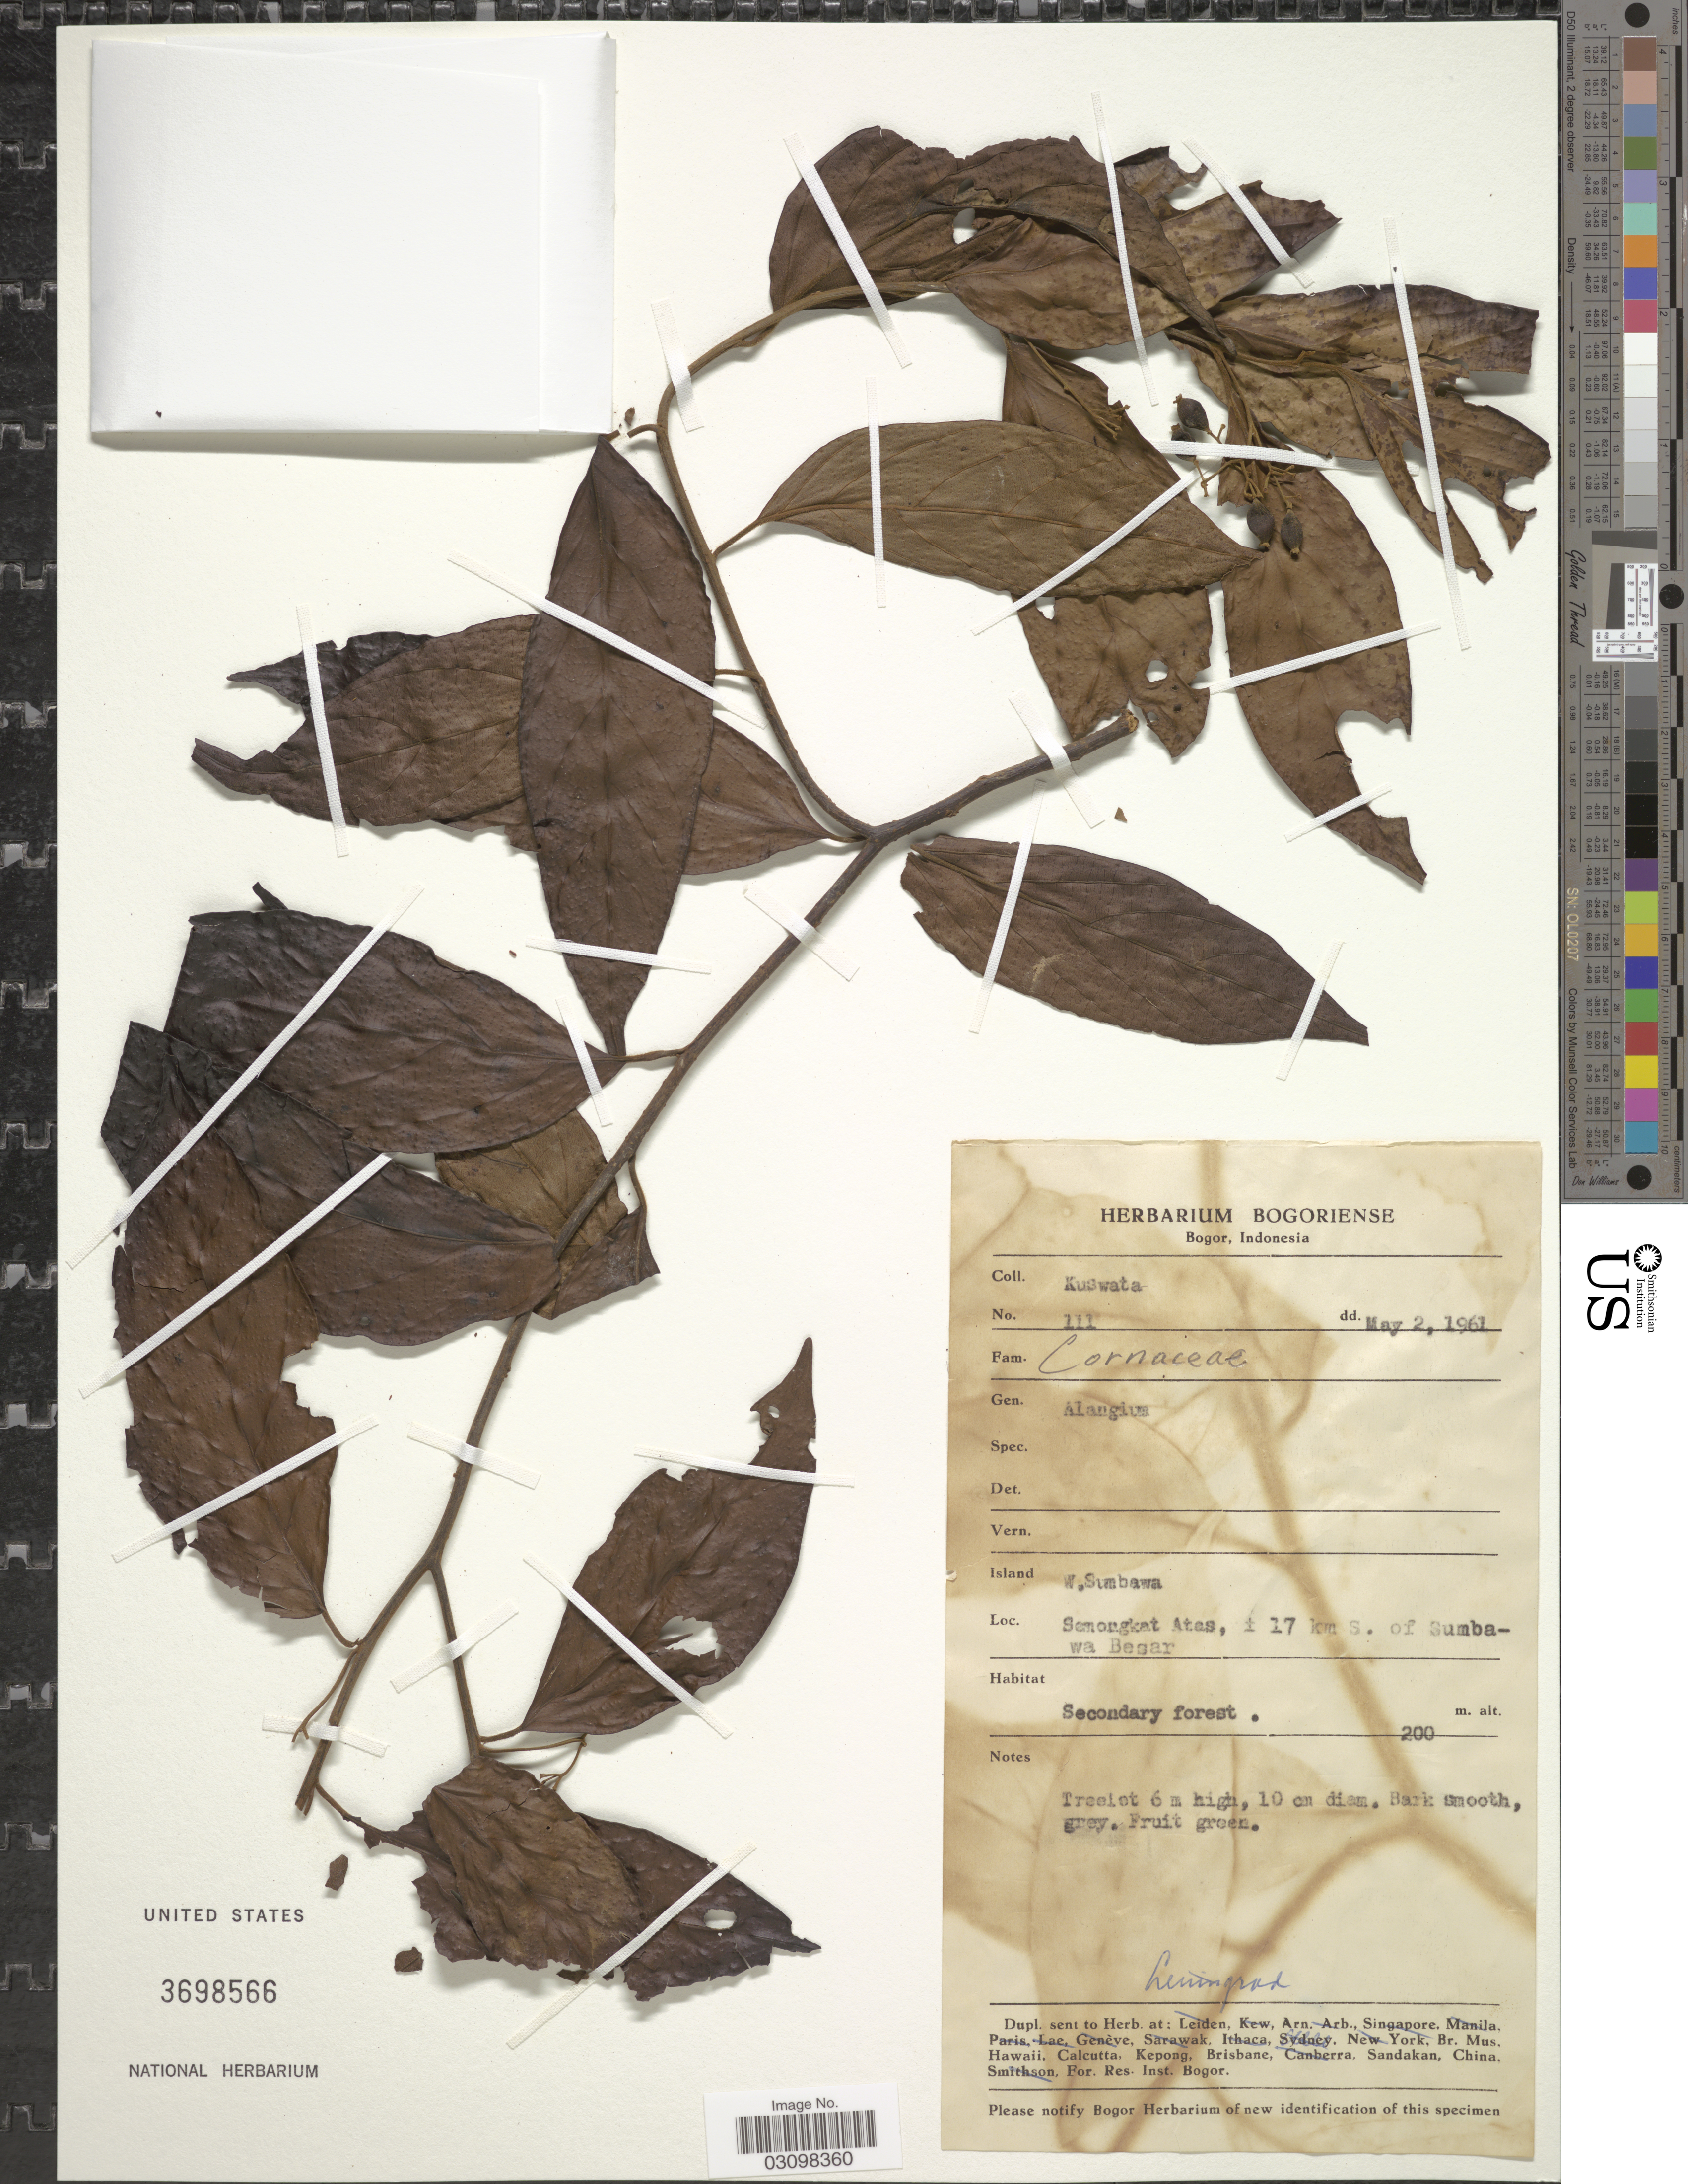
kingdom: Plantae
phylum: Tracheophyta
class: Magnoliopsida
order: Cornales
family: Cornaceae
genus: Alangium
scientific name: Alangium sp.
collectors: -. Kuswata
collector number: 111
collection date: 1961-05-02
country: Indonesia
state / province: Nusa Tenggara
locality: Island W. Sumbawa. Semongkat Atas, ± 17 km S. of Sumbawa Besar.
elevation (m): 200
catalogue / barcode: US 3698566